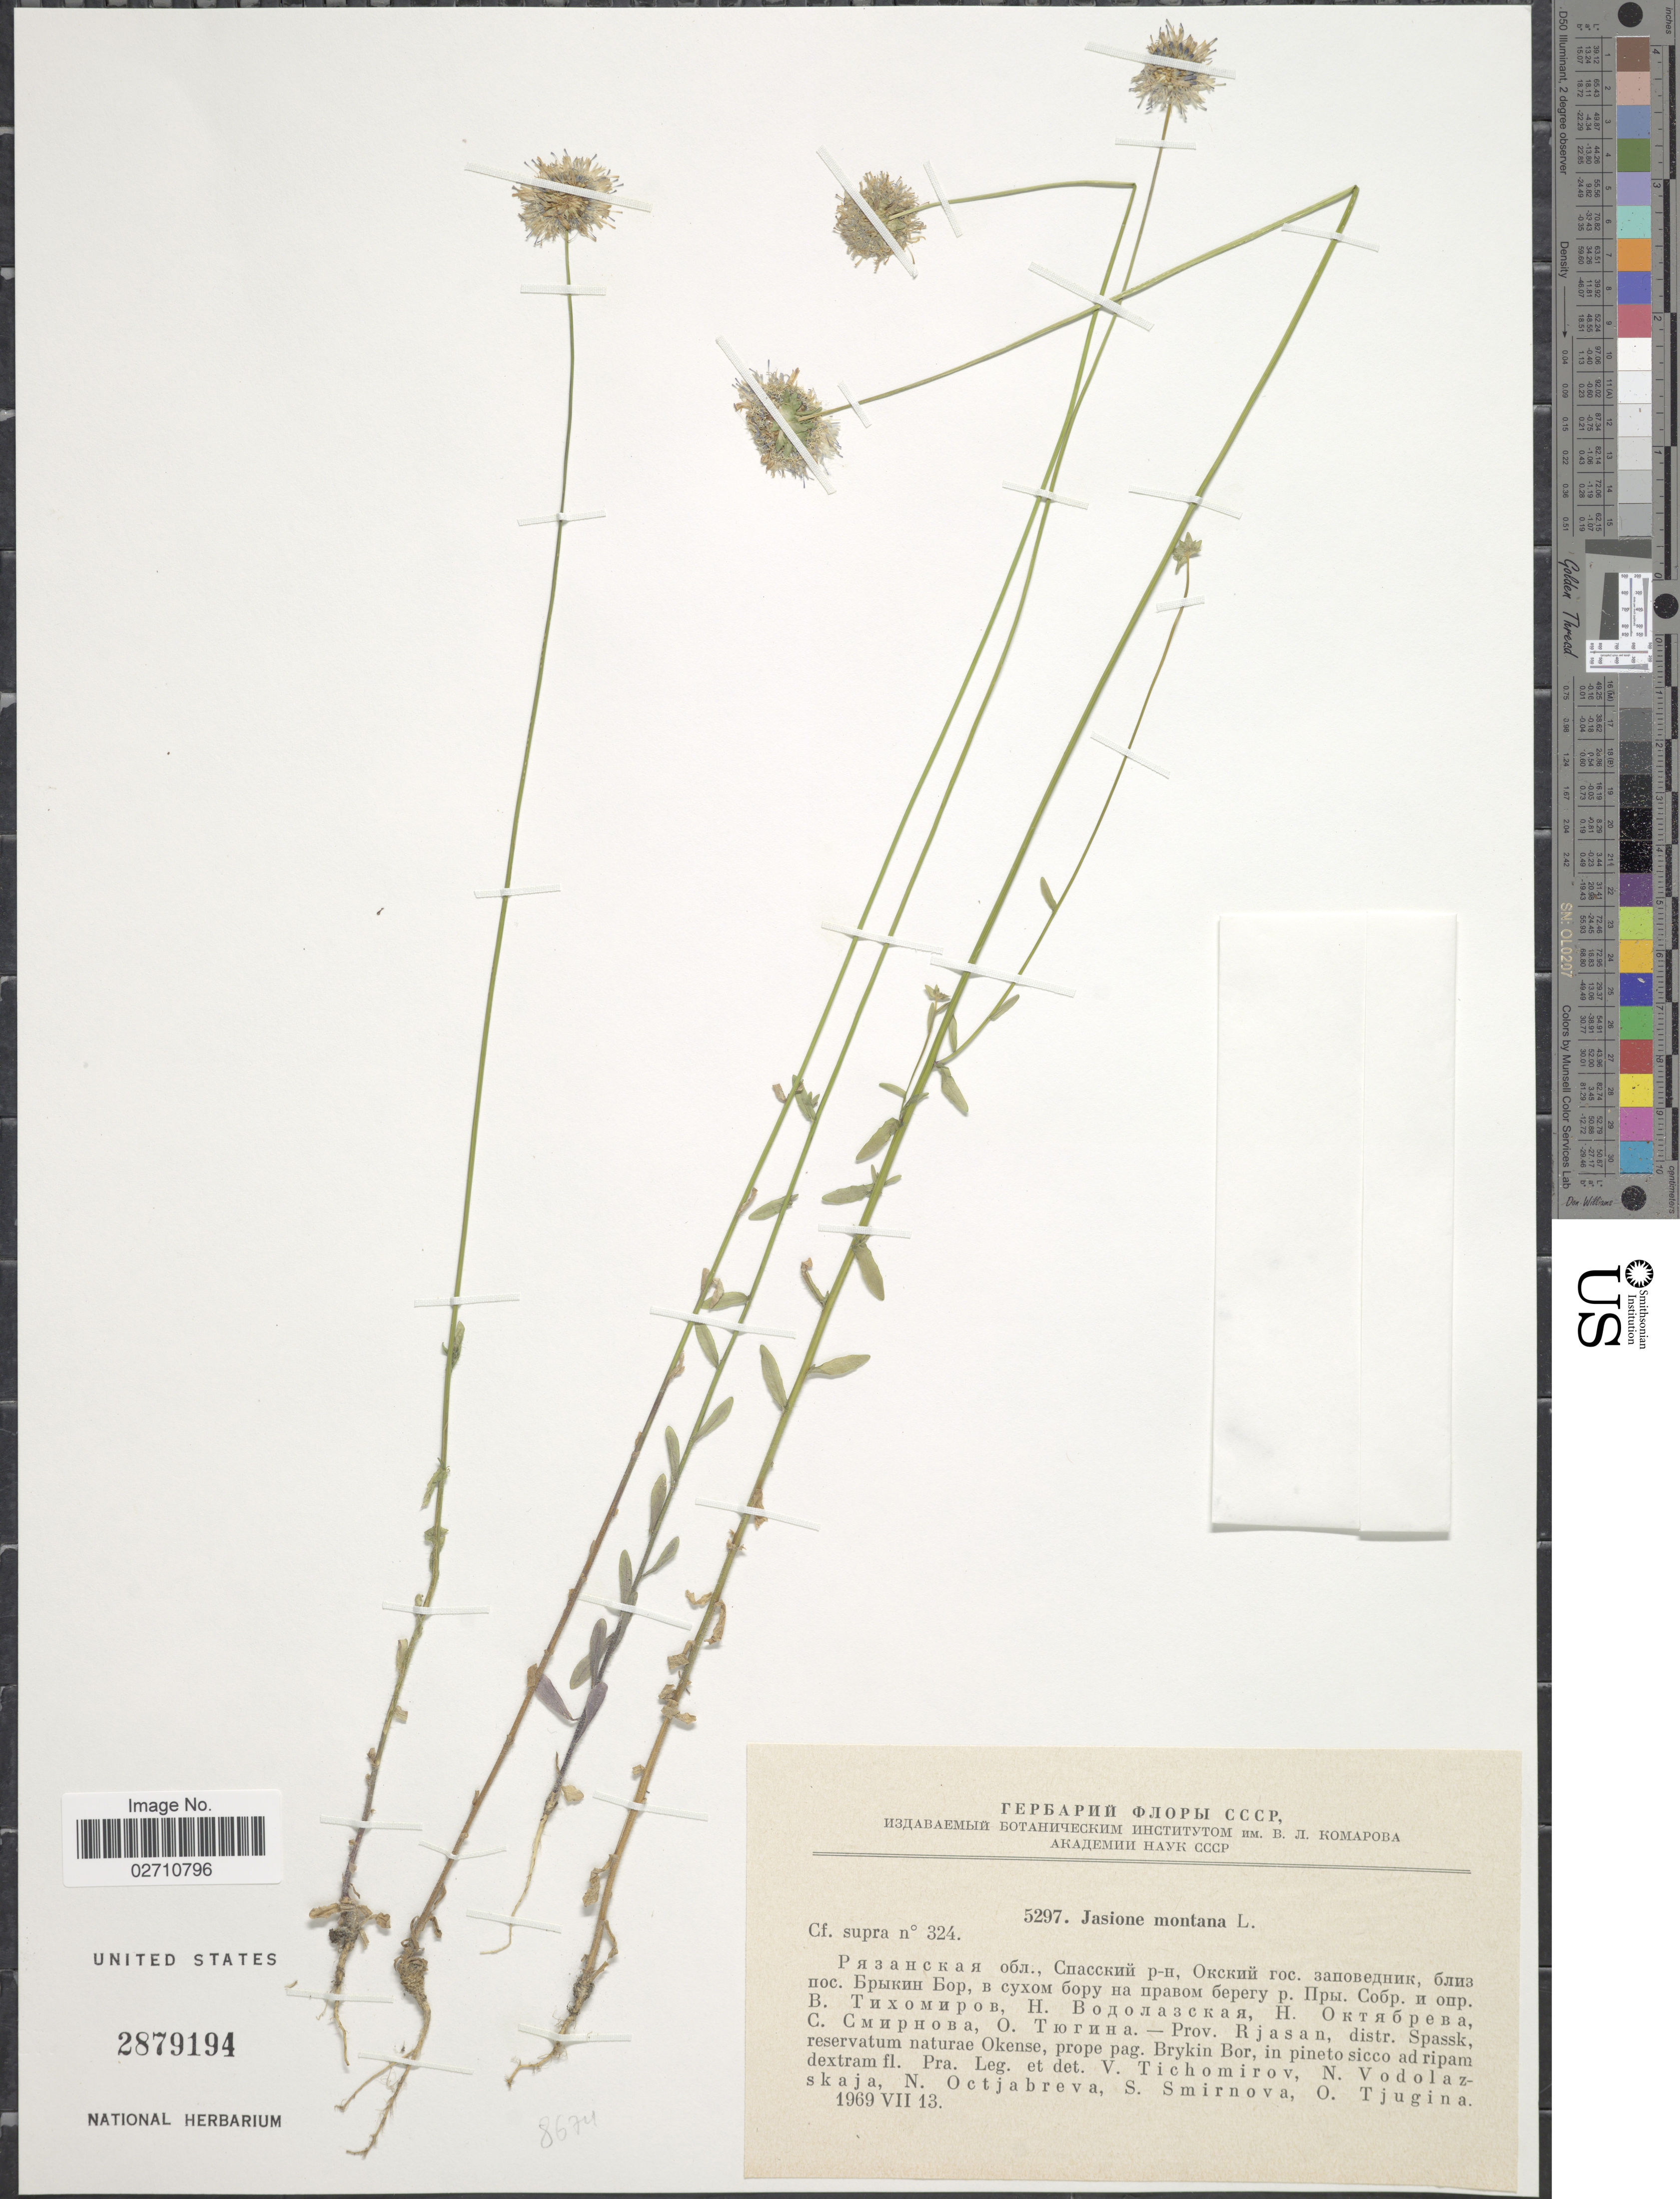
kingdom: Plantae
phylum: Tracheophyta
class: Magnoliopsida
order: Asterales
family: Campanulaceae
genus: Jasione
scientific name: Jasione montana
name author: L.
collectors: V. Tichomirov, N. Vodolazskaja, N. Octjabreva, S. Smirnova & O. Tjugina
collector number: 5297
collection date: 1969-07-13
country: Russian Federation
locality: Prov. Rjasan, distr. Spassk, reservatum naturae Okense, prope pag. Brykin Bor, in pineto sicco ad ripam dextram fl. Pra.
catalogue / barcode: US 2879194